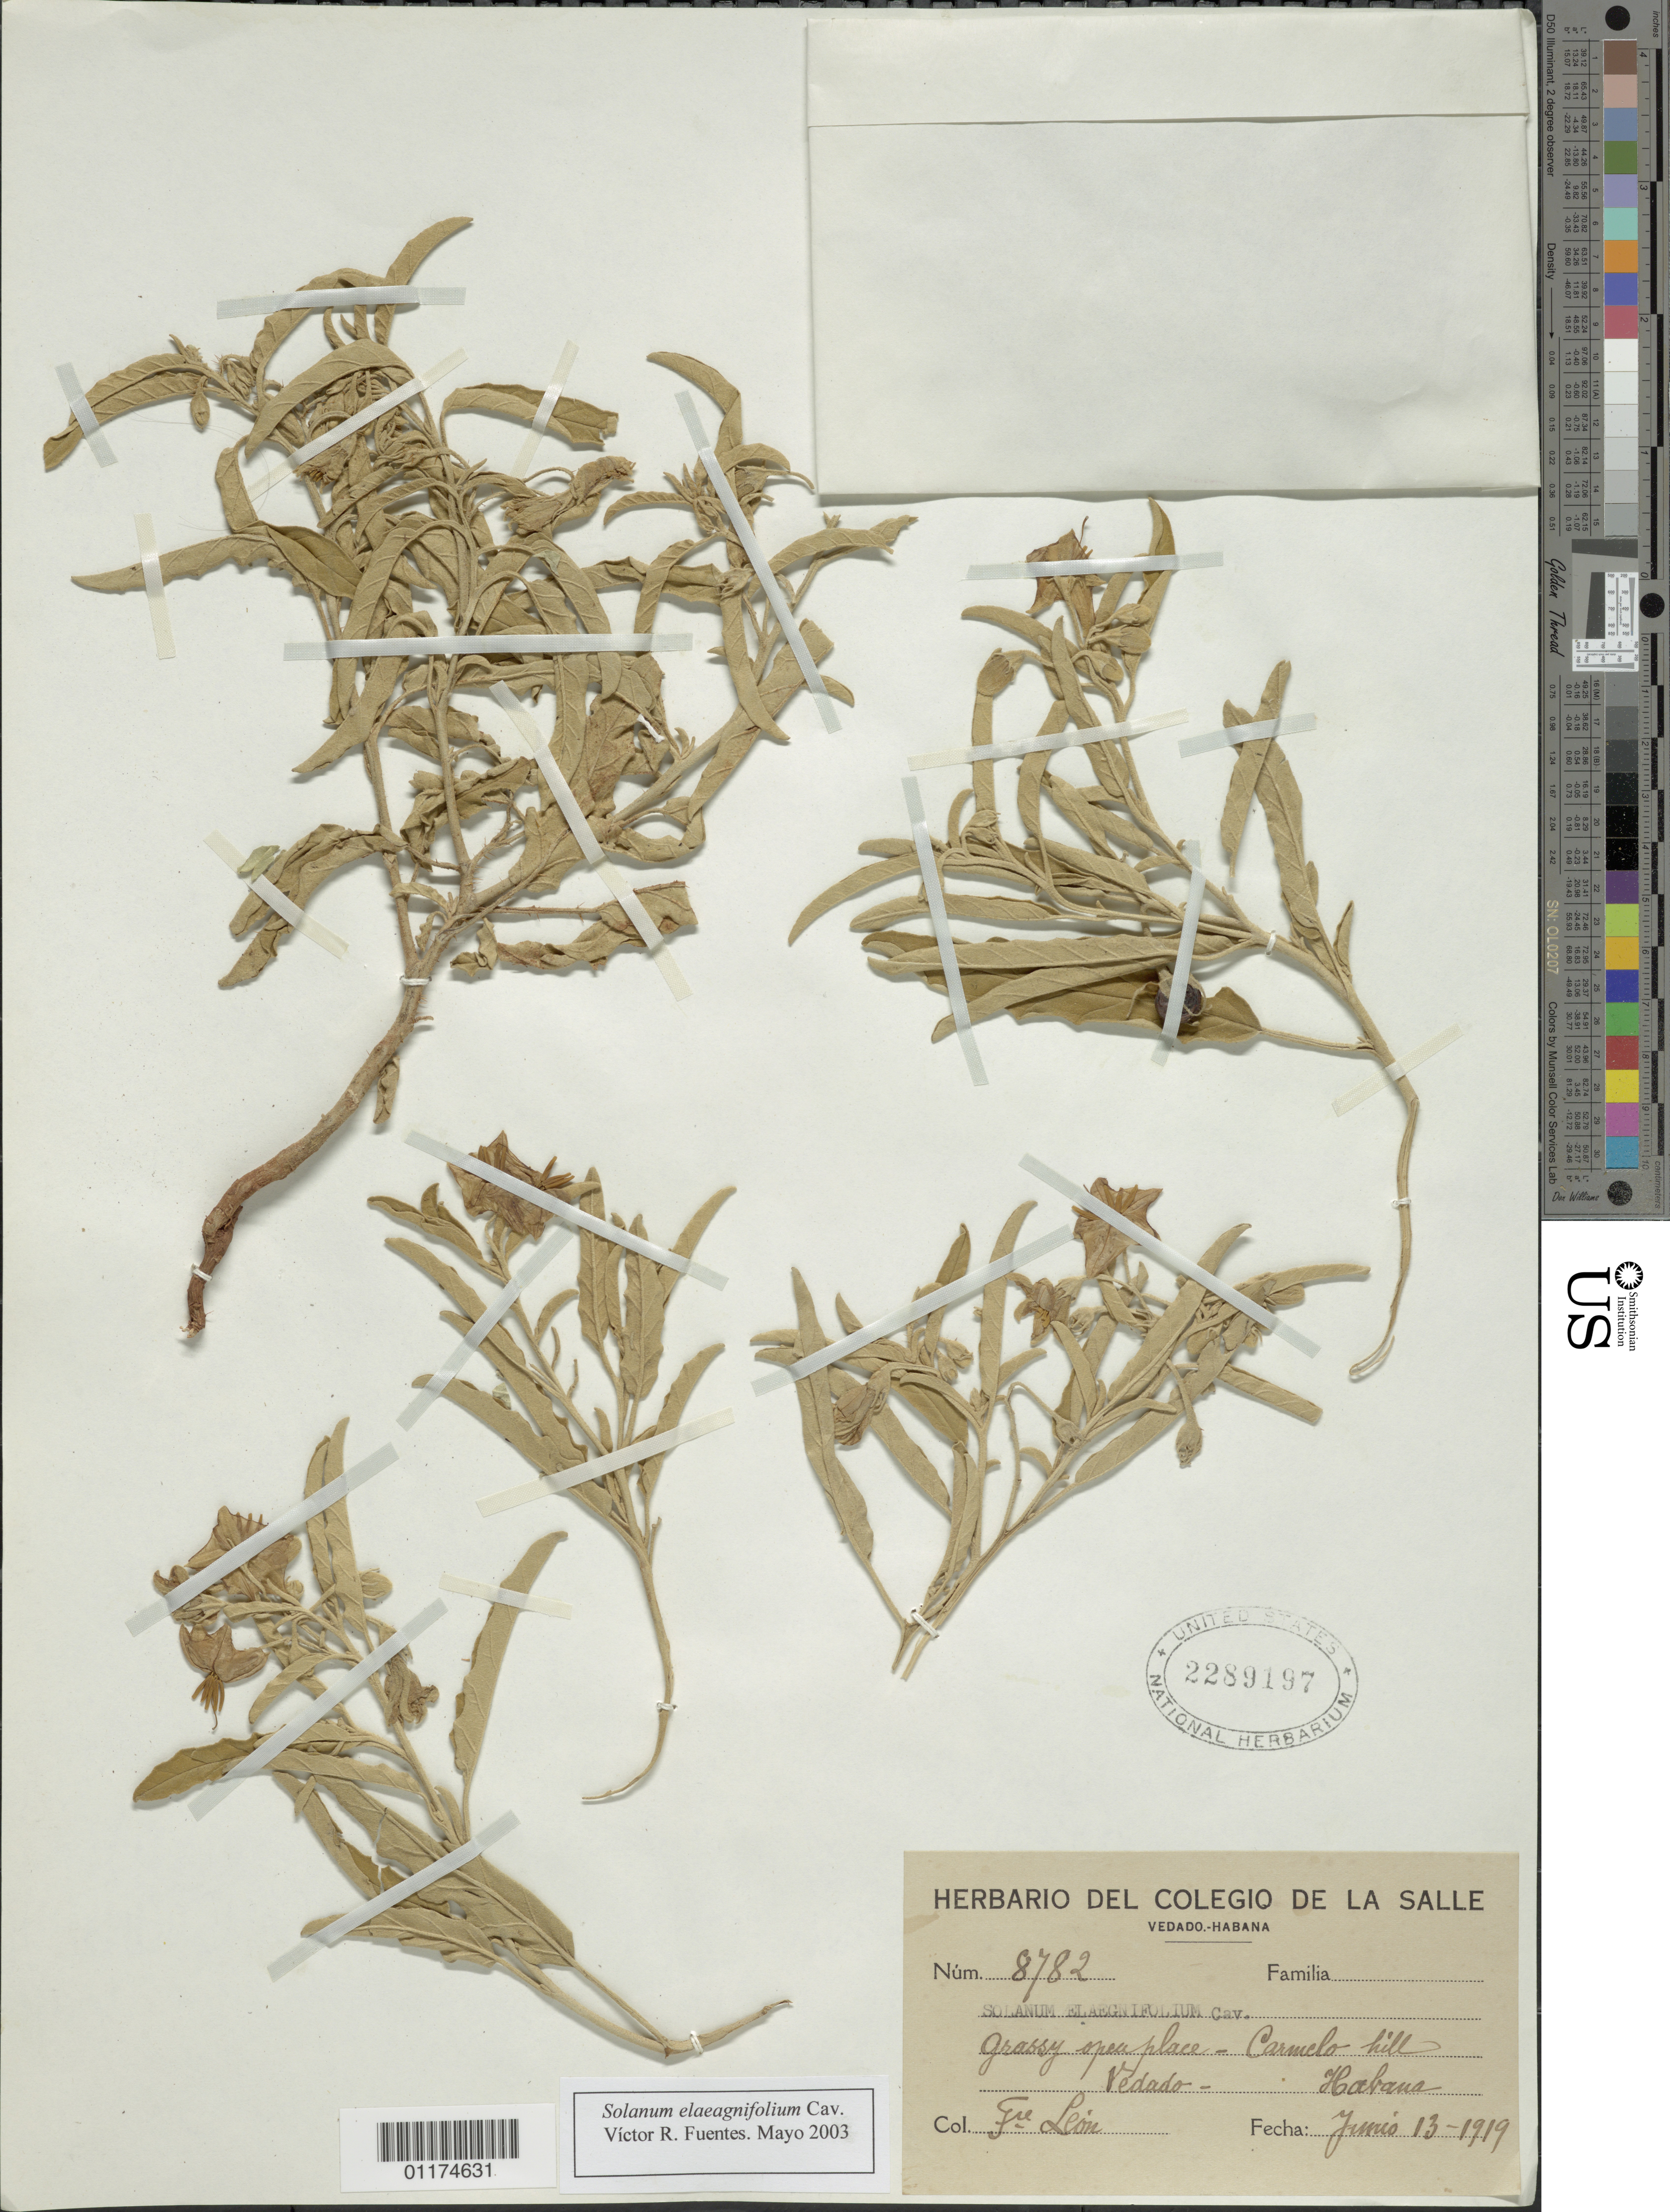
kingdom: Plantae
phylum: Tracheophyta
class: Magnoliopsida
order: Solanales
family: Solanaceae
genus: Solanum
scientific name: Solanum elaeagnifolium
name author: Cav.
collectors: Bro. León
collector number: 8782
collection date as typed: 13 Feb 1919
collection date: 1919-02-13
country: Cuba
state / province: La Habana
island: Cuba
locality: Carmelo hill, Vedado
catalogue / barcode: US 2289197